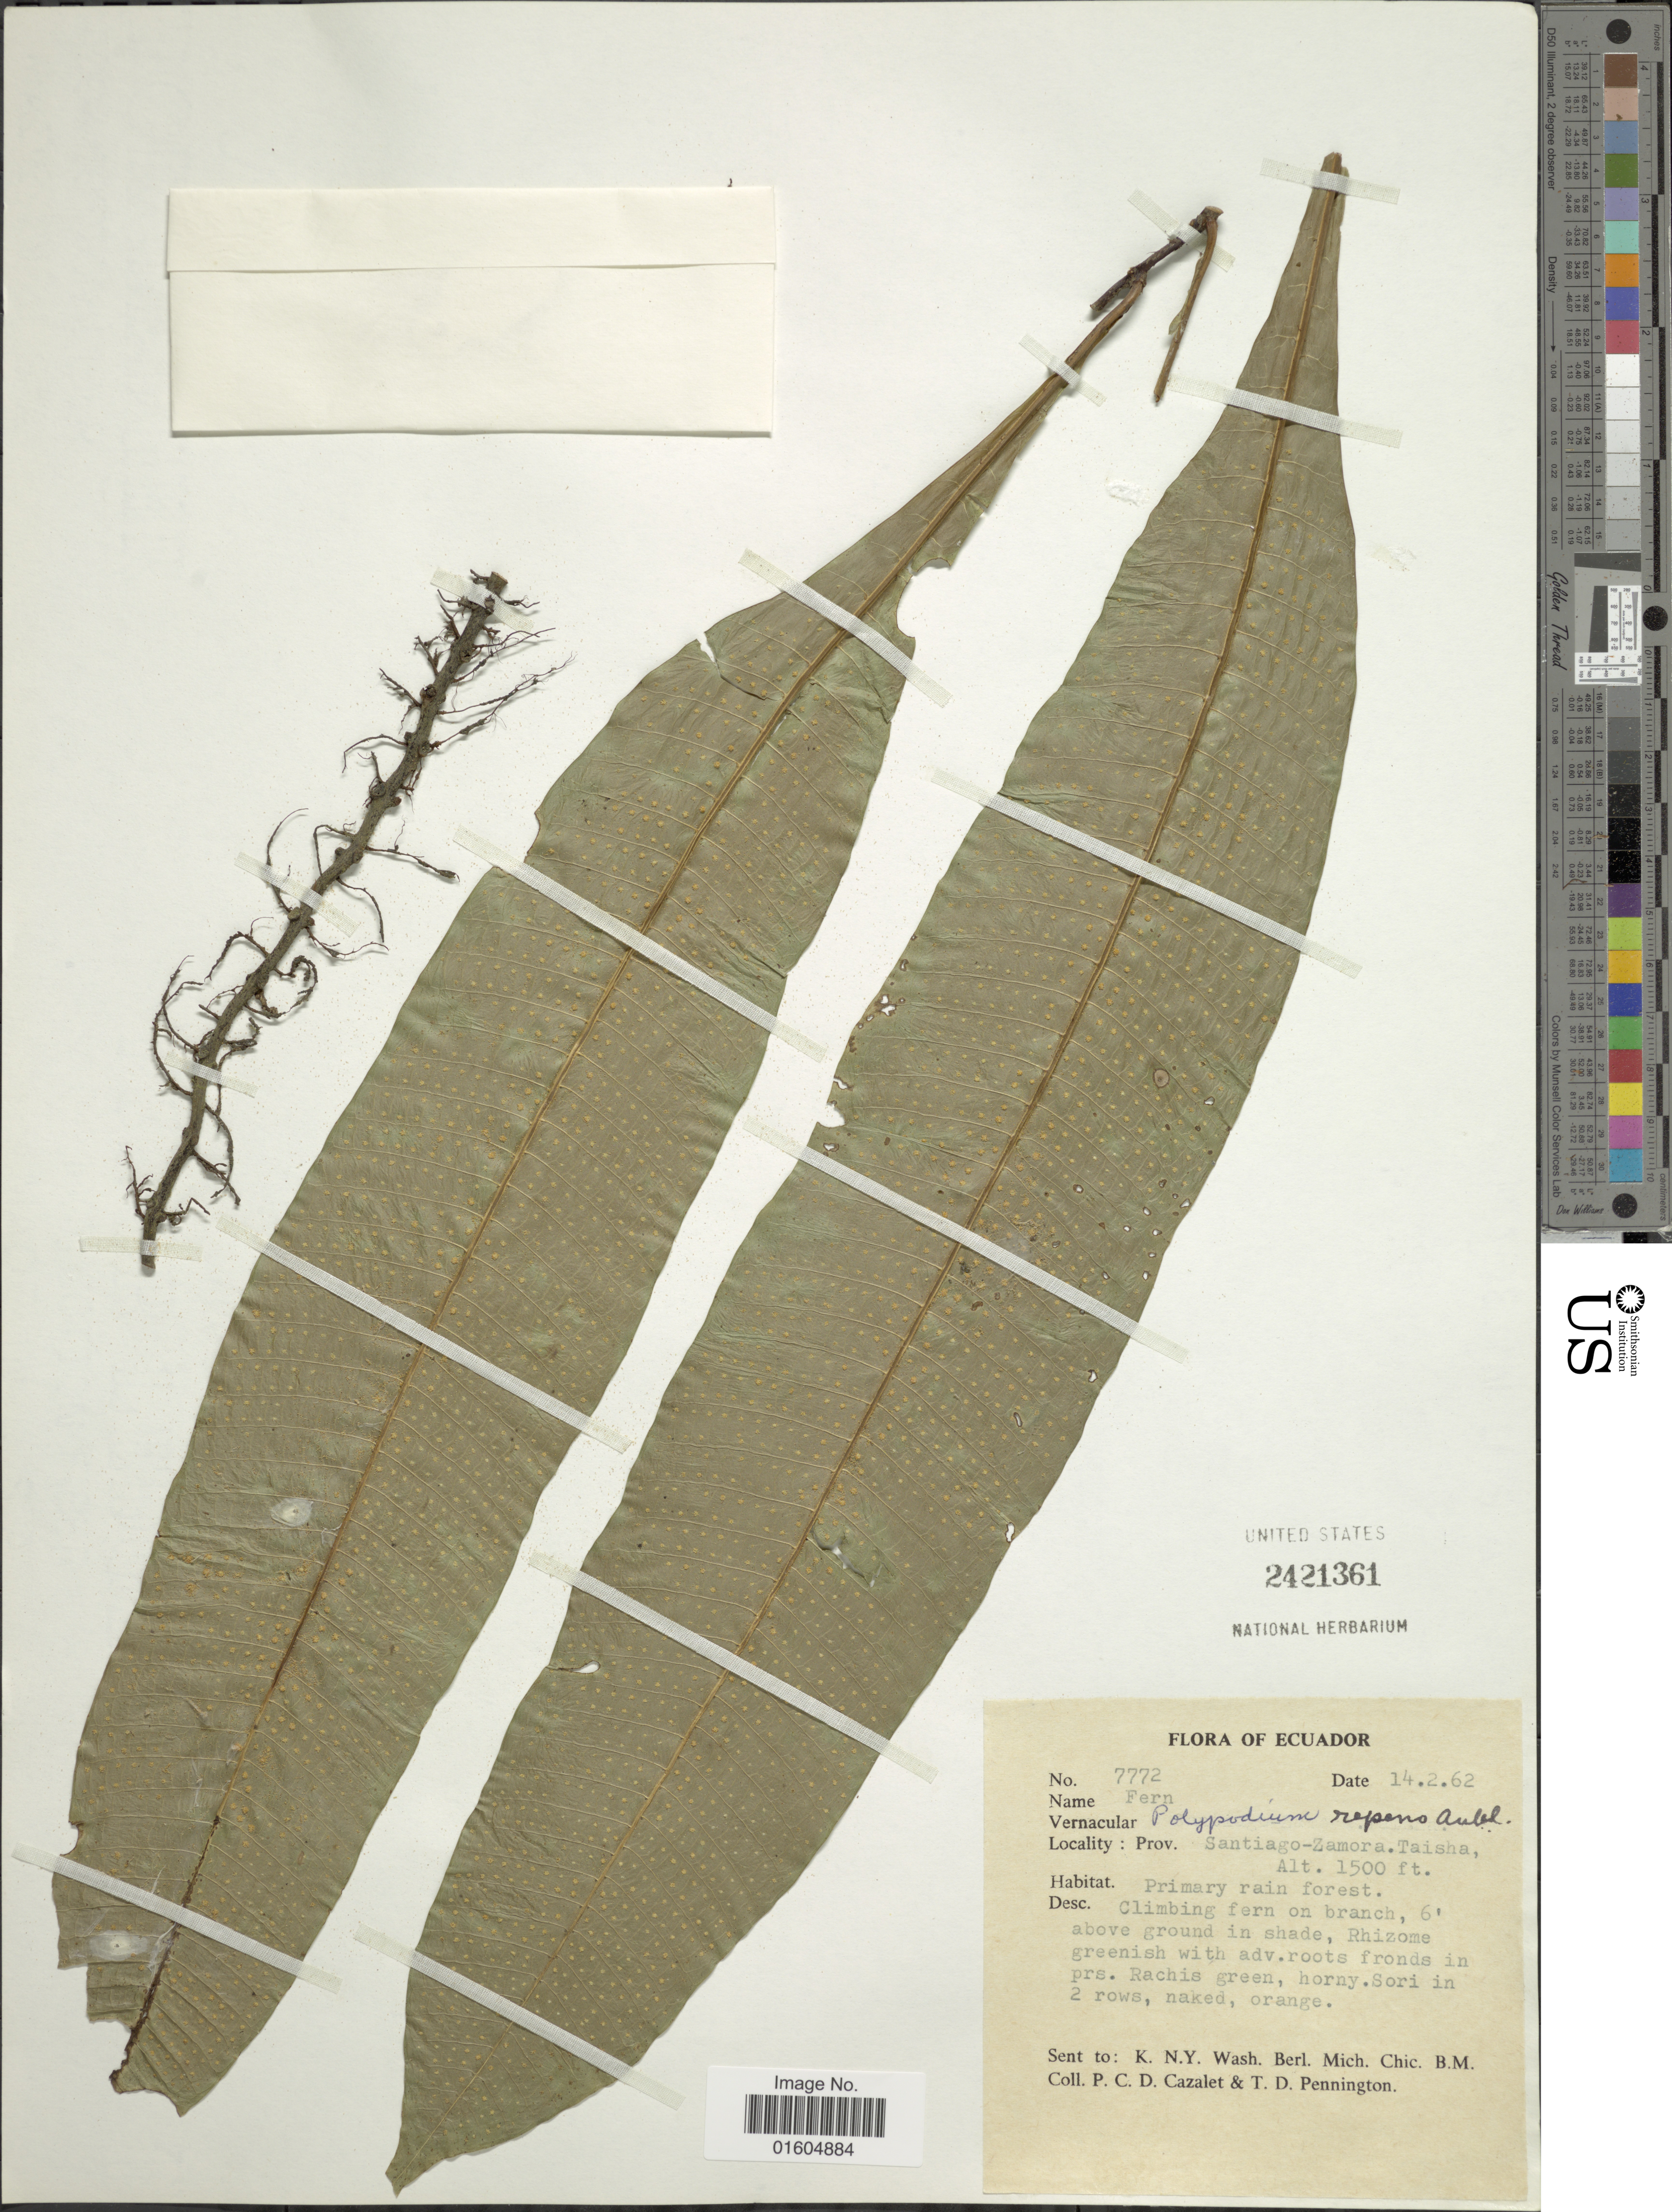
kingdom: Plantae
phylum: Tracheophyta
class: Polypodiopsida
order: Polypodiales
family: Polypodiaceae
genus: Campyloneurum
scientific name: Campyloneurum repens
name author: (Aubl.) C. Presl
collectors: P. C. D. Cazalet & T. D. Pennington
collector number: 7772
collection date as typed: Transcribed d/m/y: 14/2/62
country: Ecuador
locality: Ecuador. Prov. Santiago-Zamora. Taisha, Primary rain forest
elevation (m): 457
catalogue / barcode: US 2421361